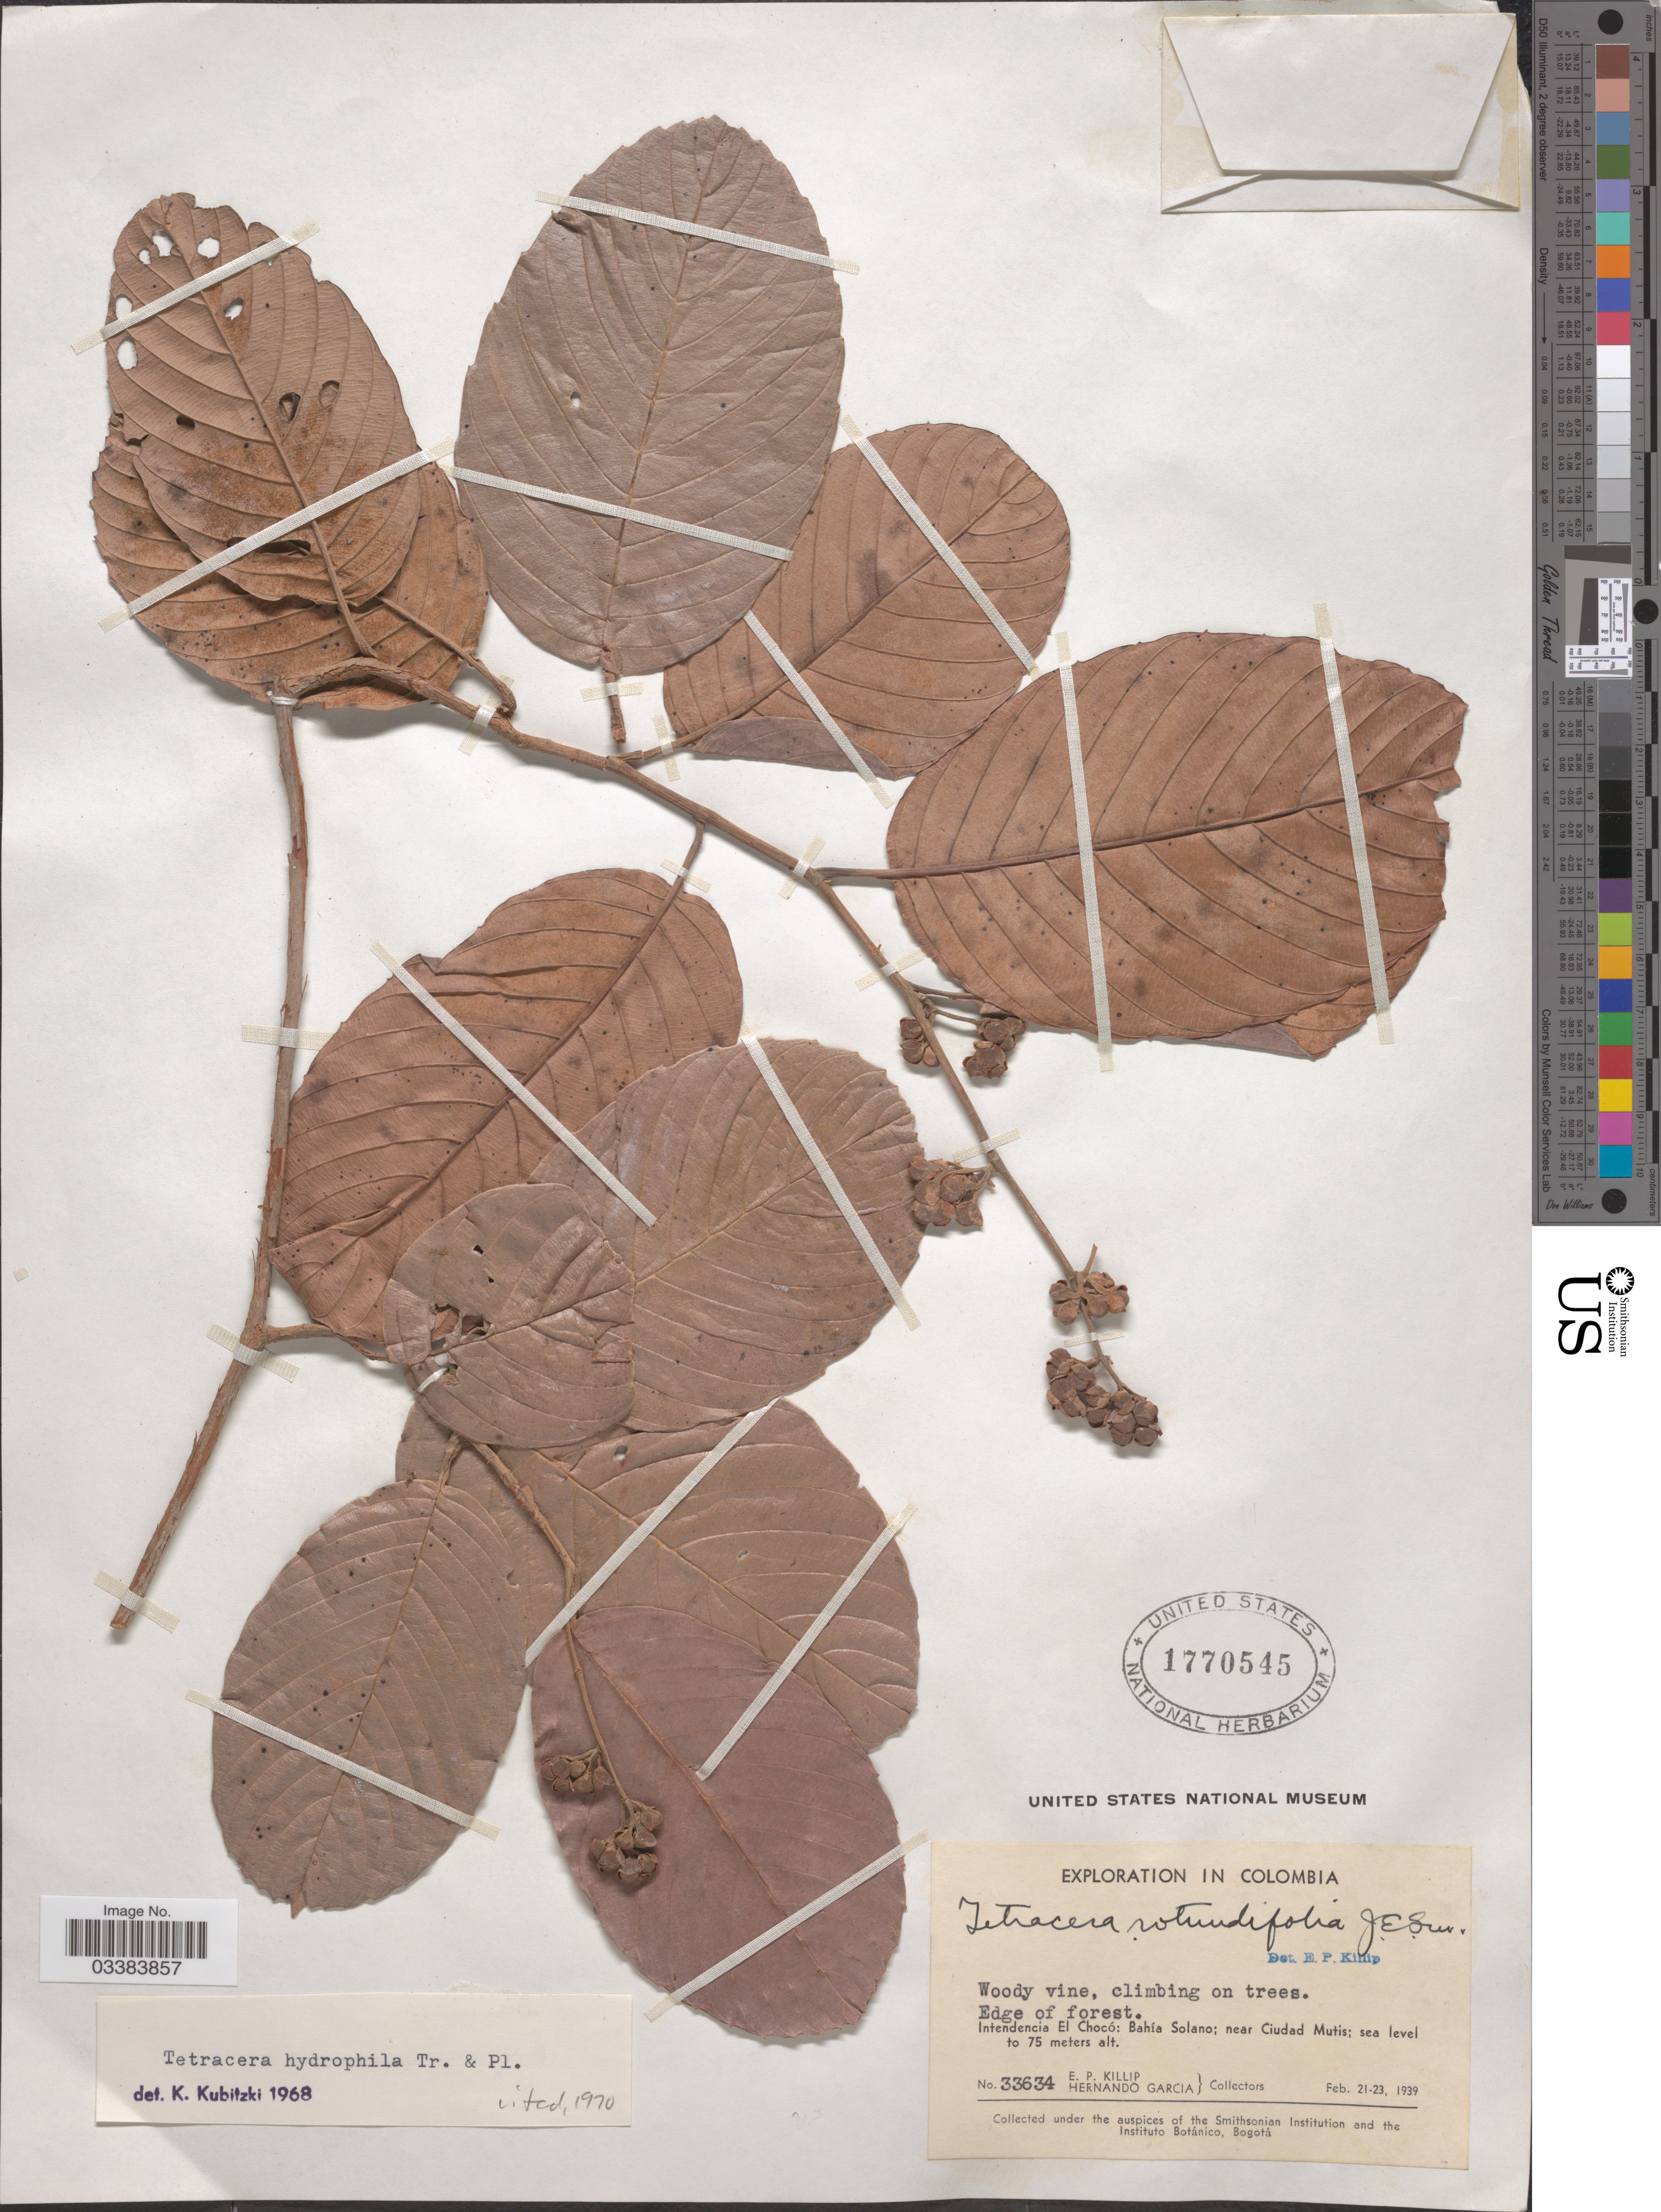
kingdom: Plantae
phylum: Tracheophyta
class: Magnoliopsida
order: Dilleniales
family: Dilleniaceae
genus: Tetracera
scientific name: Tetracera hydrophila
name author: Triana & Planch.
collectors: E. P. Killip & H. Garcia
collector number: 33634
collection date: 1939-02-21/1939-02-23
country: Colombia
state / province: Chocó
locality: Intendencia El Chocó: Bahía Solano: near Ciudad Mutis.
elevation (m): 0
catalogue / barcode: US 1770545